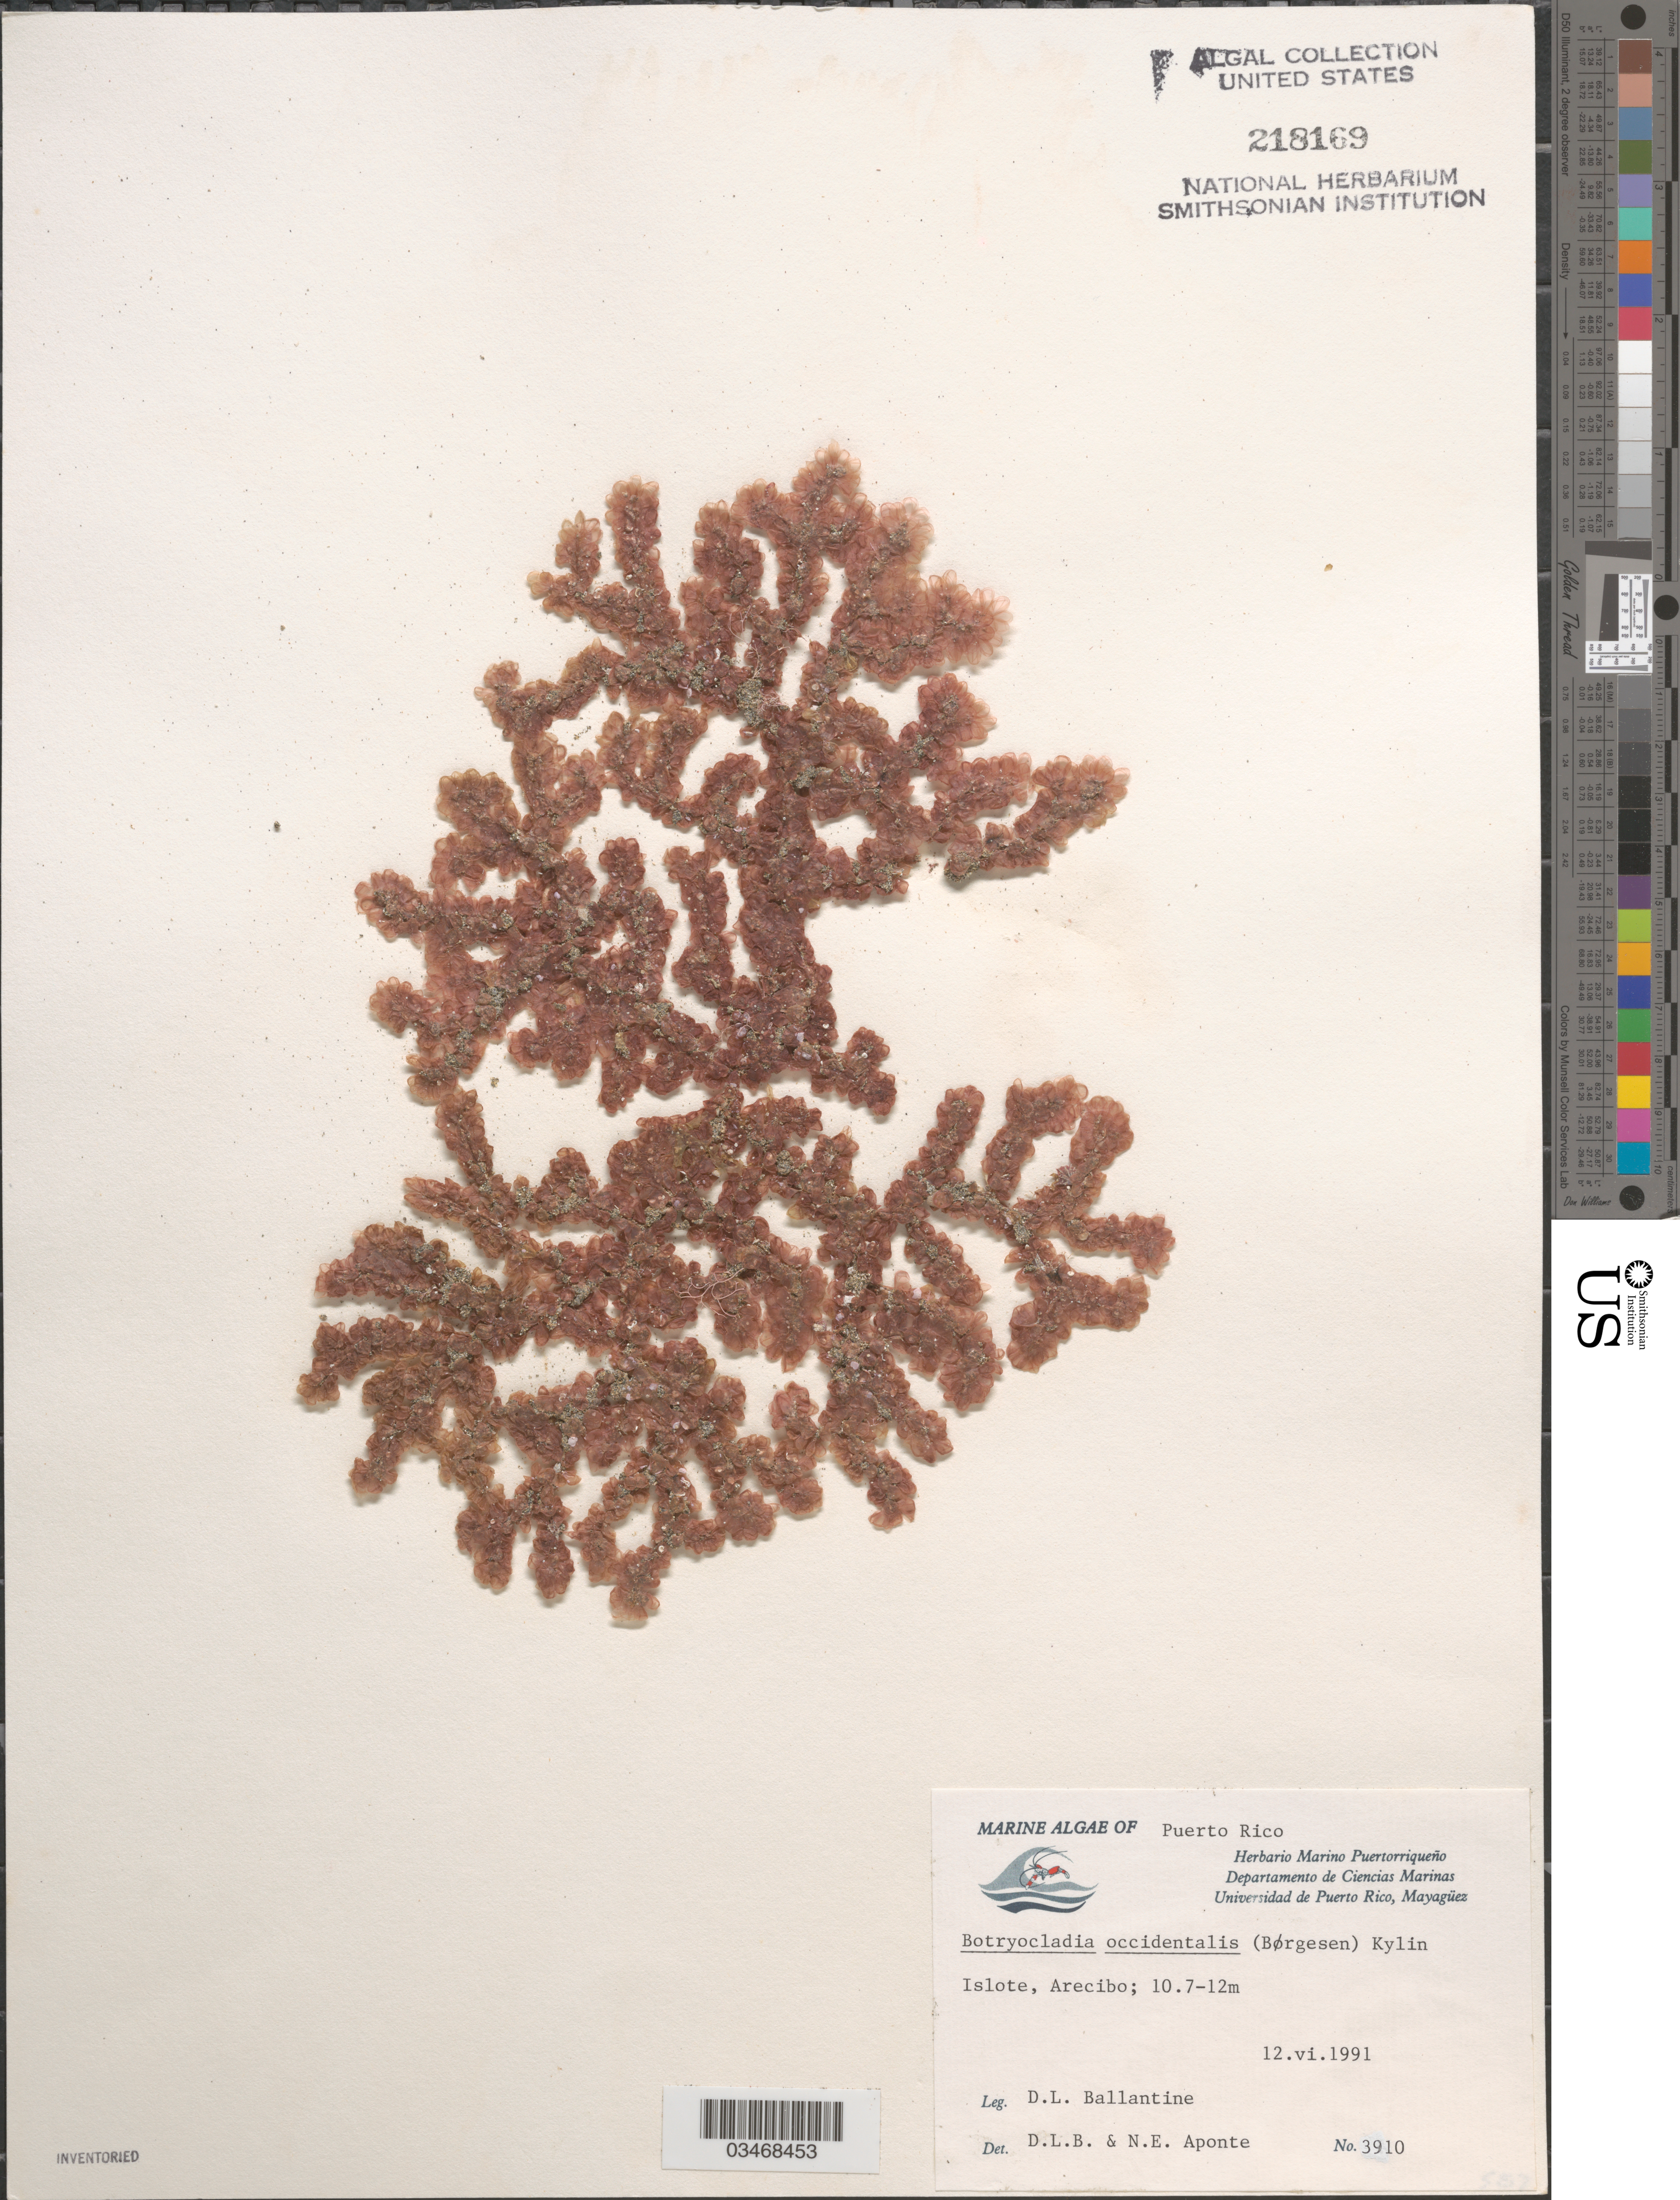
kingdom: Plantae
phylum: Rhodophyta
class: Florideophyceae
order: Rhodymeniales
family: Rhodymeniaceae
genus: Botryocladia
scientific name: Botryocladia occidentalis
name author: (Børgesen) Kylin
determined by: Ballantine, D. L.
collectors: D.L. Ballantine & N. E. Aponte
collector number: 3910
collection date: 1991-06-12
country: Puerto Rico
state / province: Arecibo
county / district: Islote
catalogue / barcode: US 218169